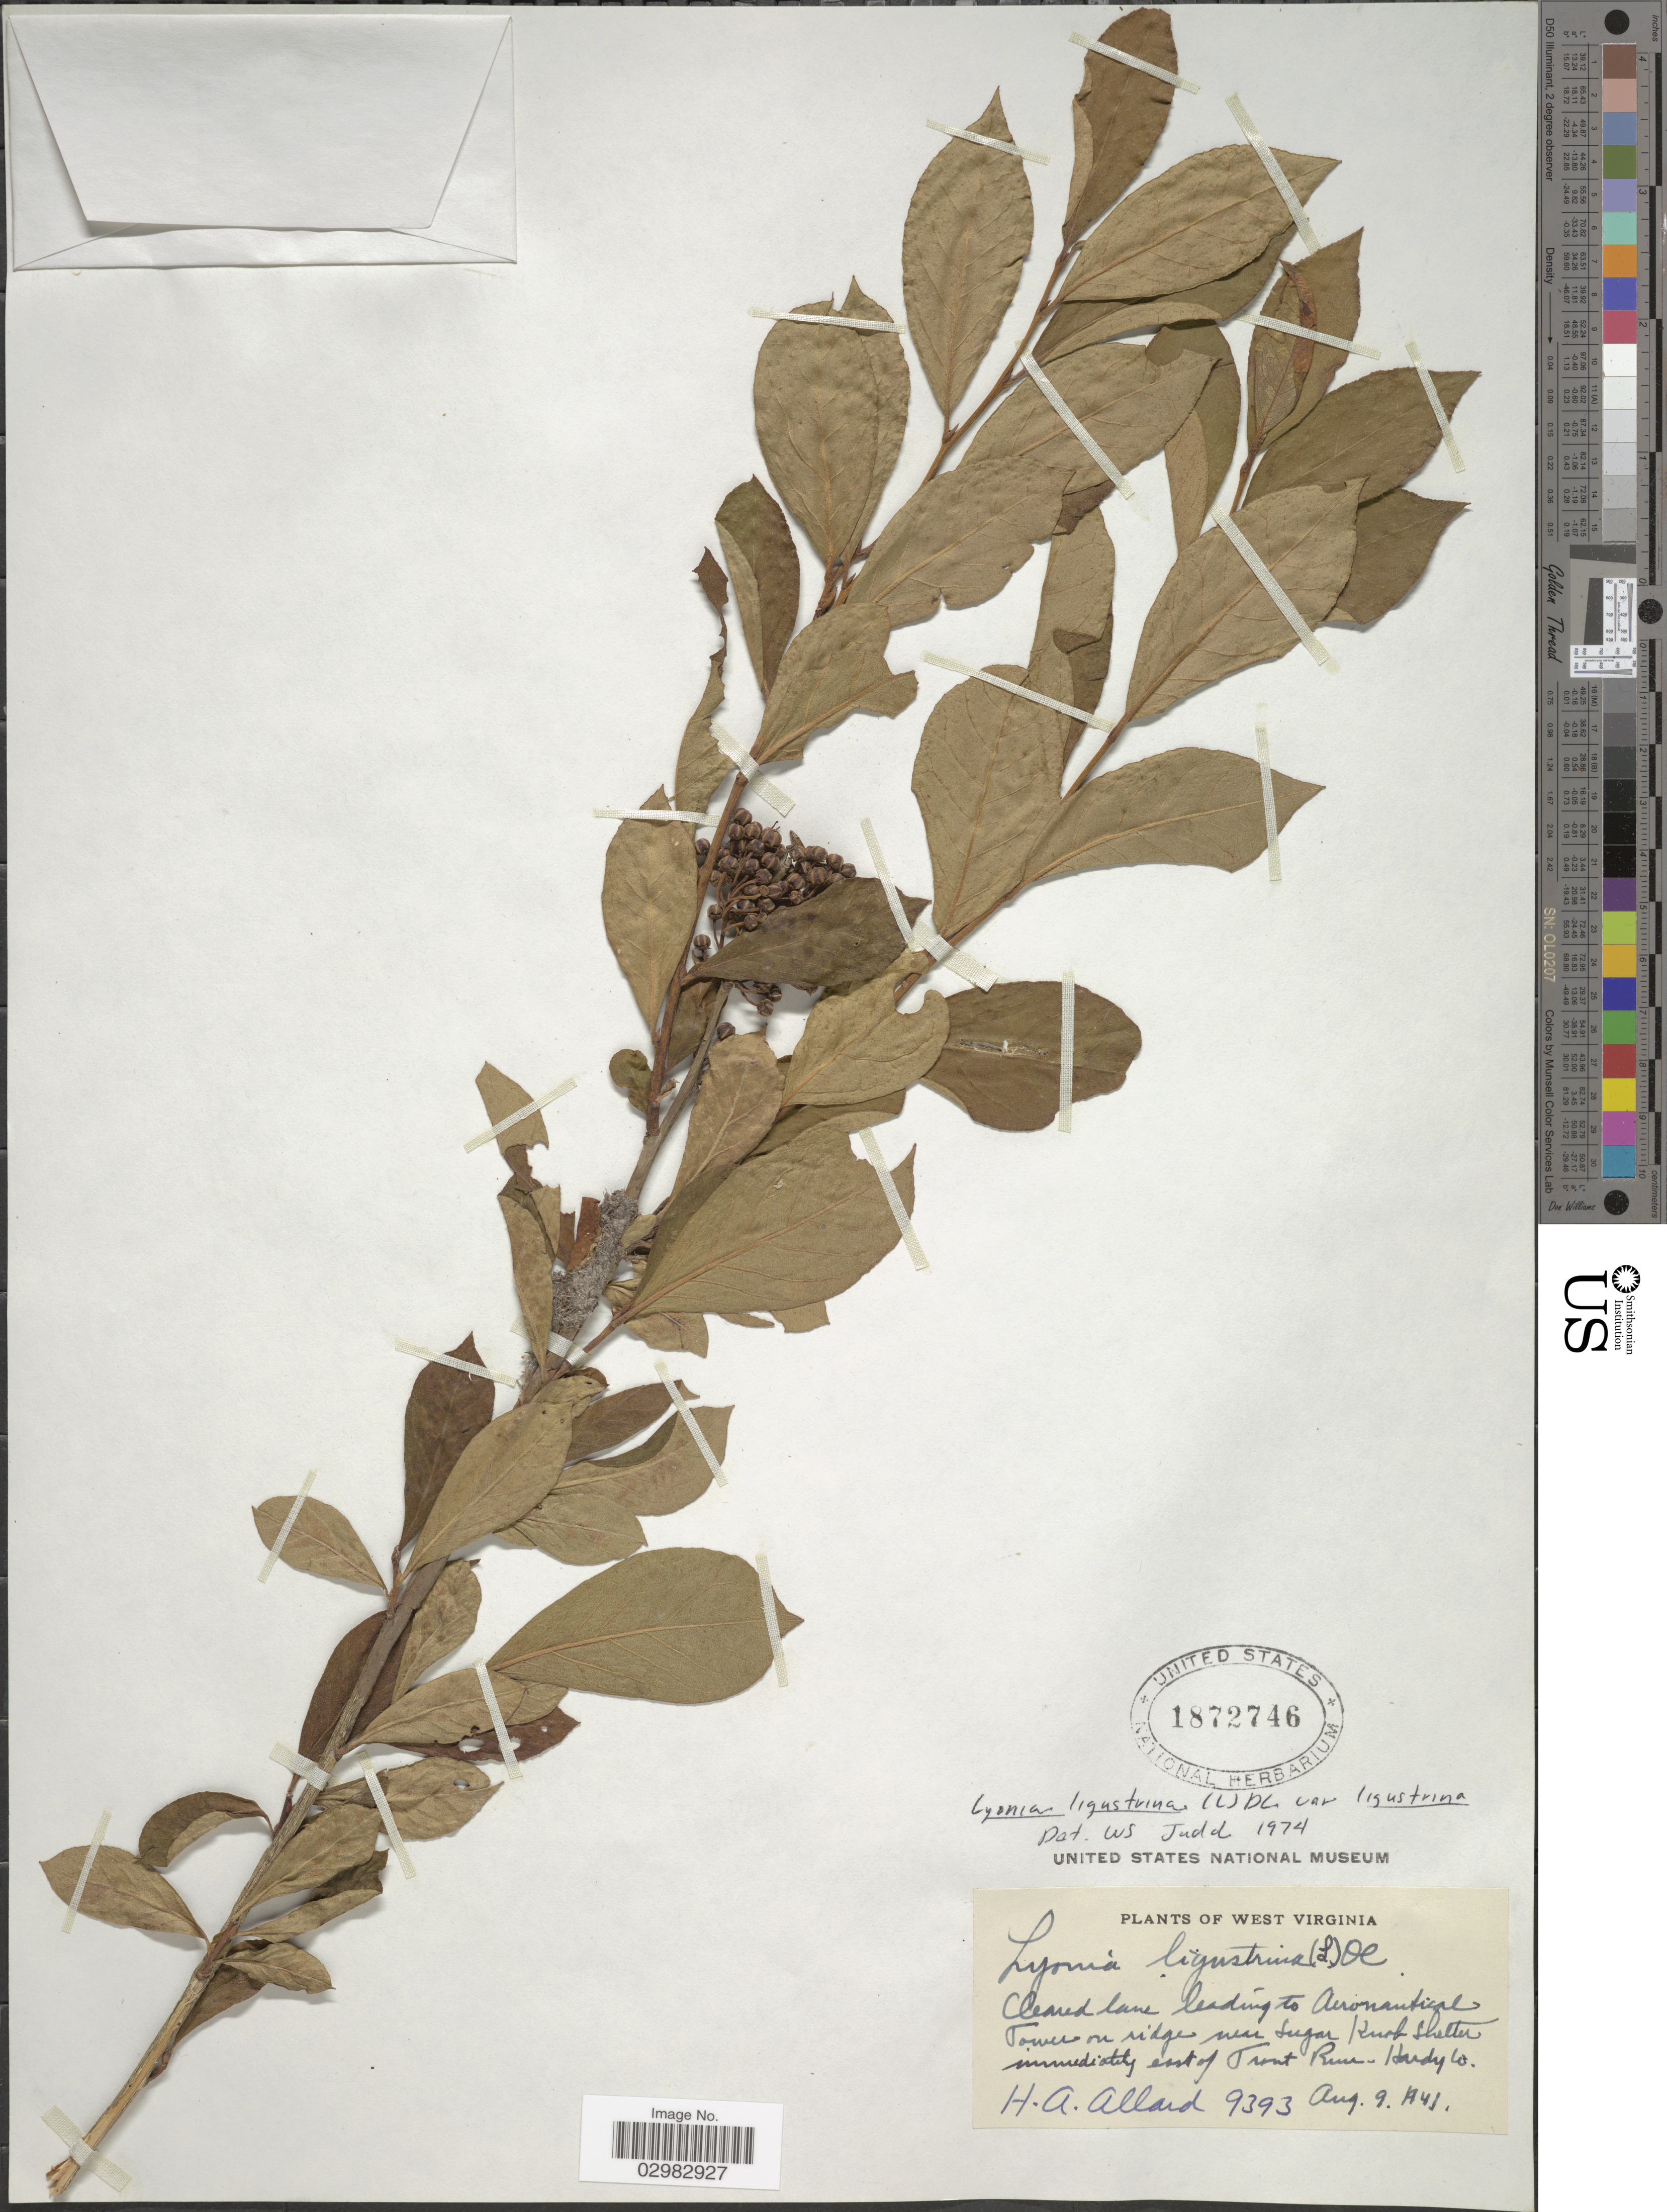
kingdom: Plantae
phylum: Tracheophyta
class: Magnoliopsida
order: Ericales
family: Ericaceae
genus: Lyonia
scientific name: Lyonia ligustrina var. ligustrina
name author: (L.) DC.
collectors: H. A. Allard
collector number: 9393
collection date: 1941-08-09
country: United States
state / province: West Virginia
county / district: Hardy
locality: Cleared lane leading to Aeronautical Town on ridge near Sugar Knob Shelter immediately east of Trent Run, Hardy Co.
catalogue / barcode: US 1872746